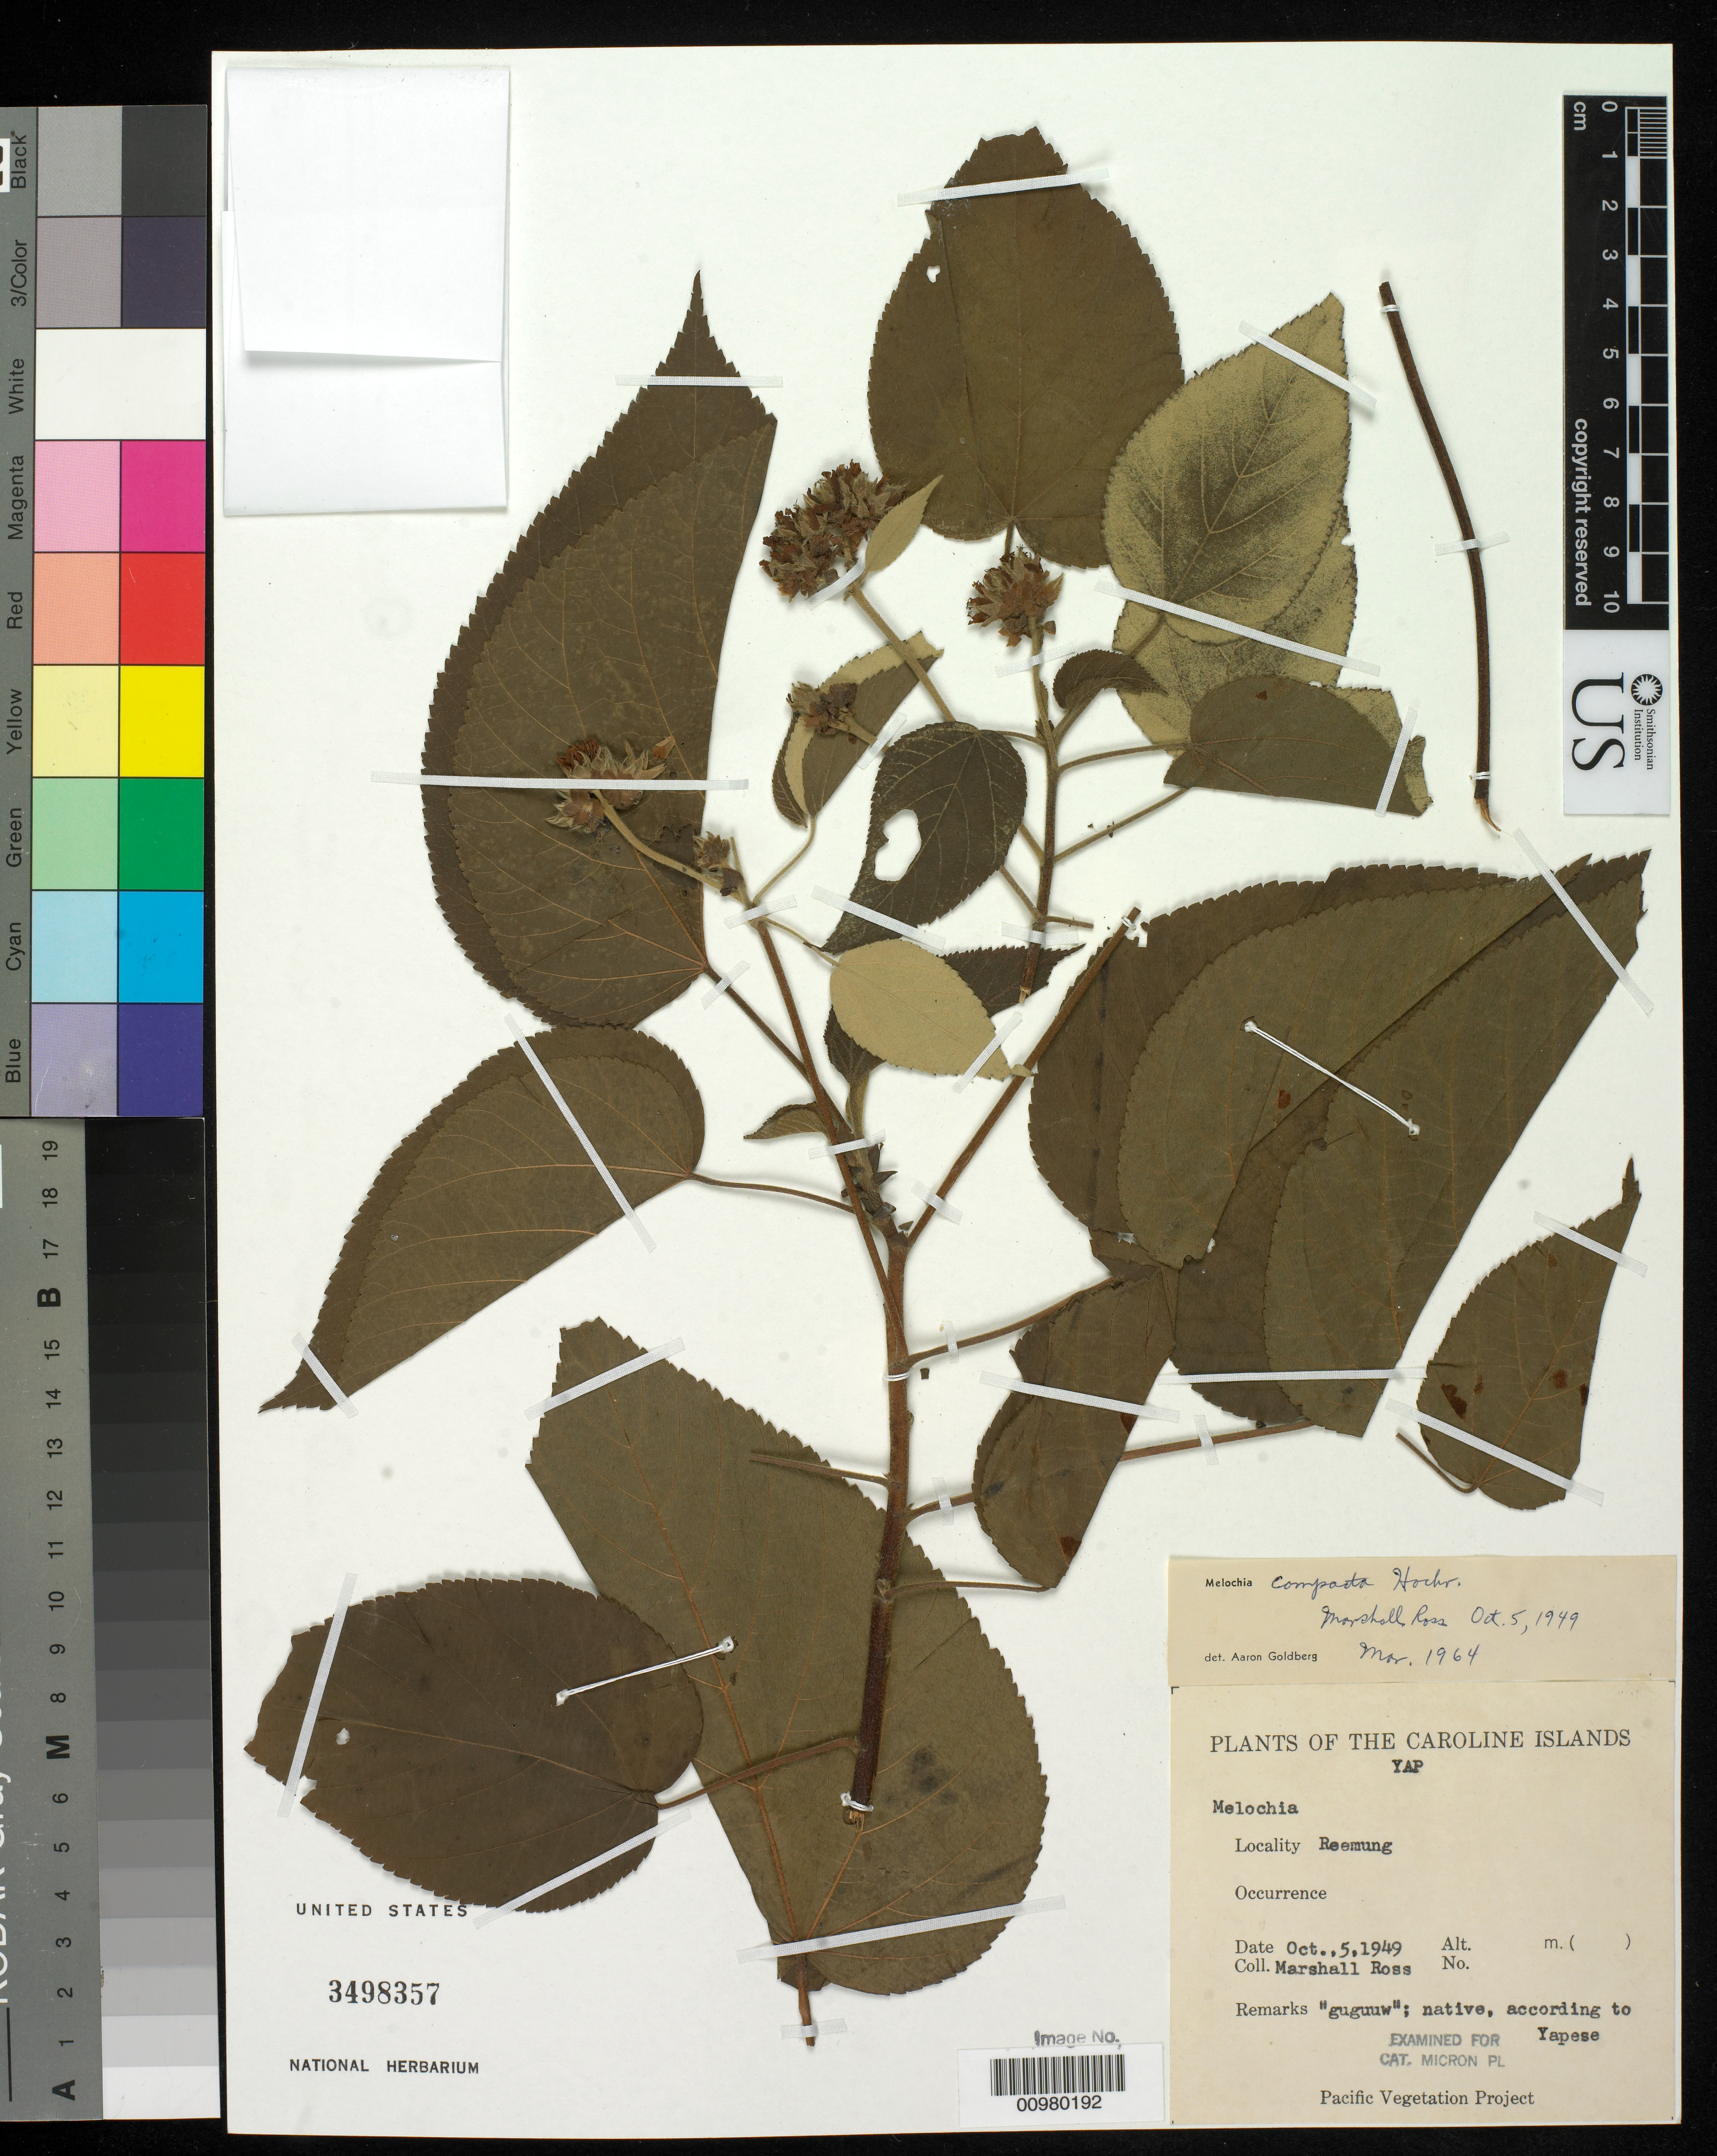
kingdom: Plantae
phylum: Tracheophyta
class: Magnoliopsida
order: Malvales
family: Malvaceae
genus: Melochia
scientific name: Melochia compacta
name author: Hochr.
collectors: M. Ross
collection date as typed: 05 Oct 1949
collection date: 1949-10-05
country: Micronesia, Federated States of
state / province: Yap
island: Yap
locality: Reesmung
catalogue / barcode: US 3498357